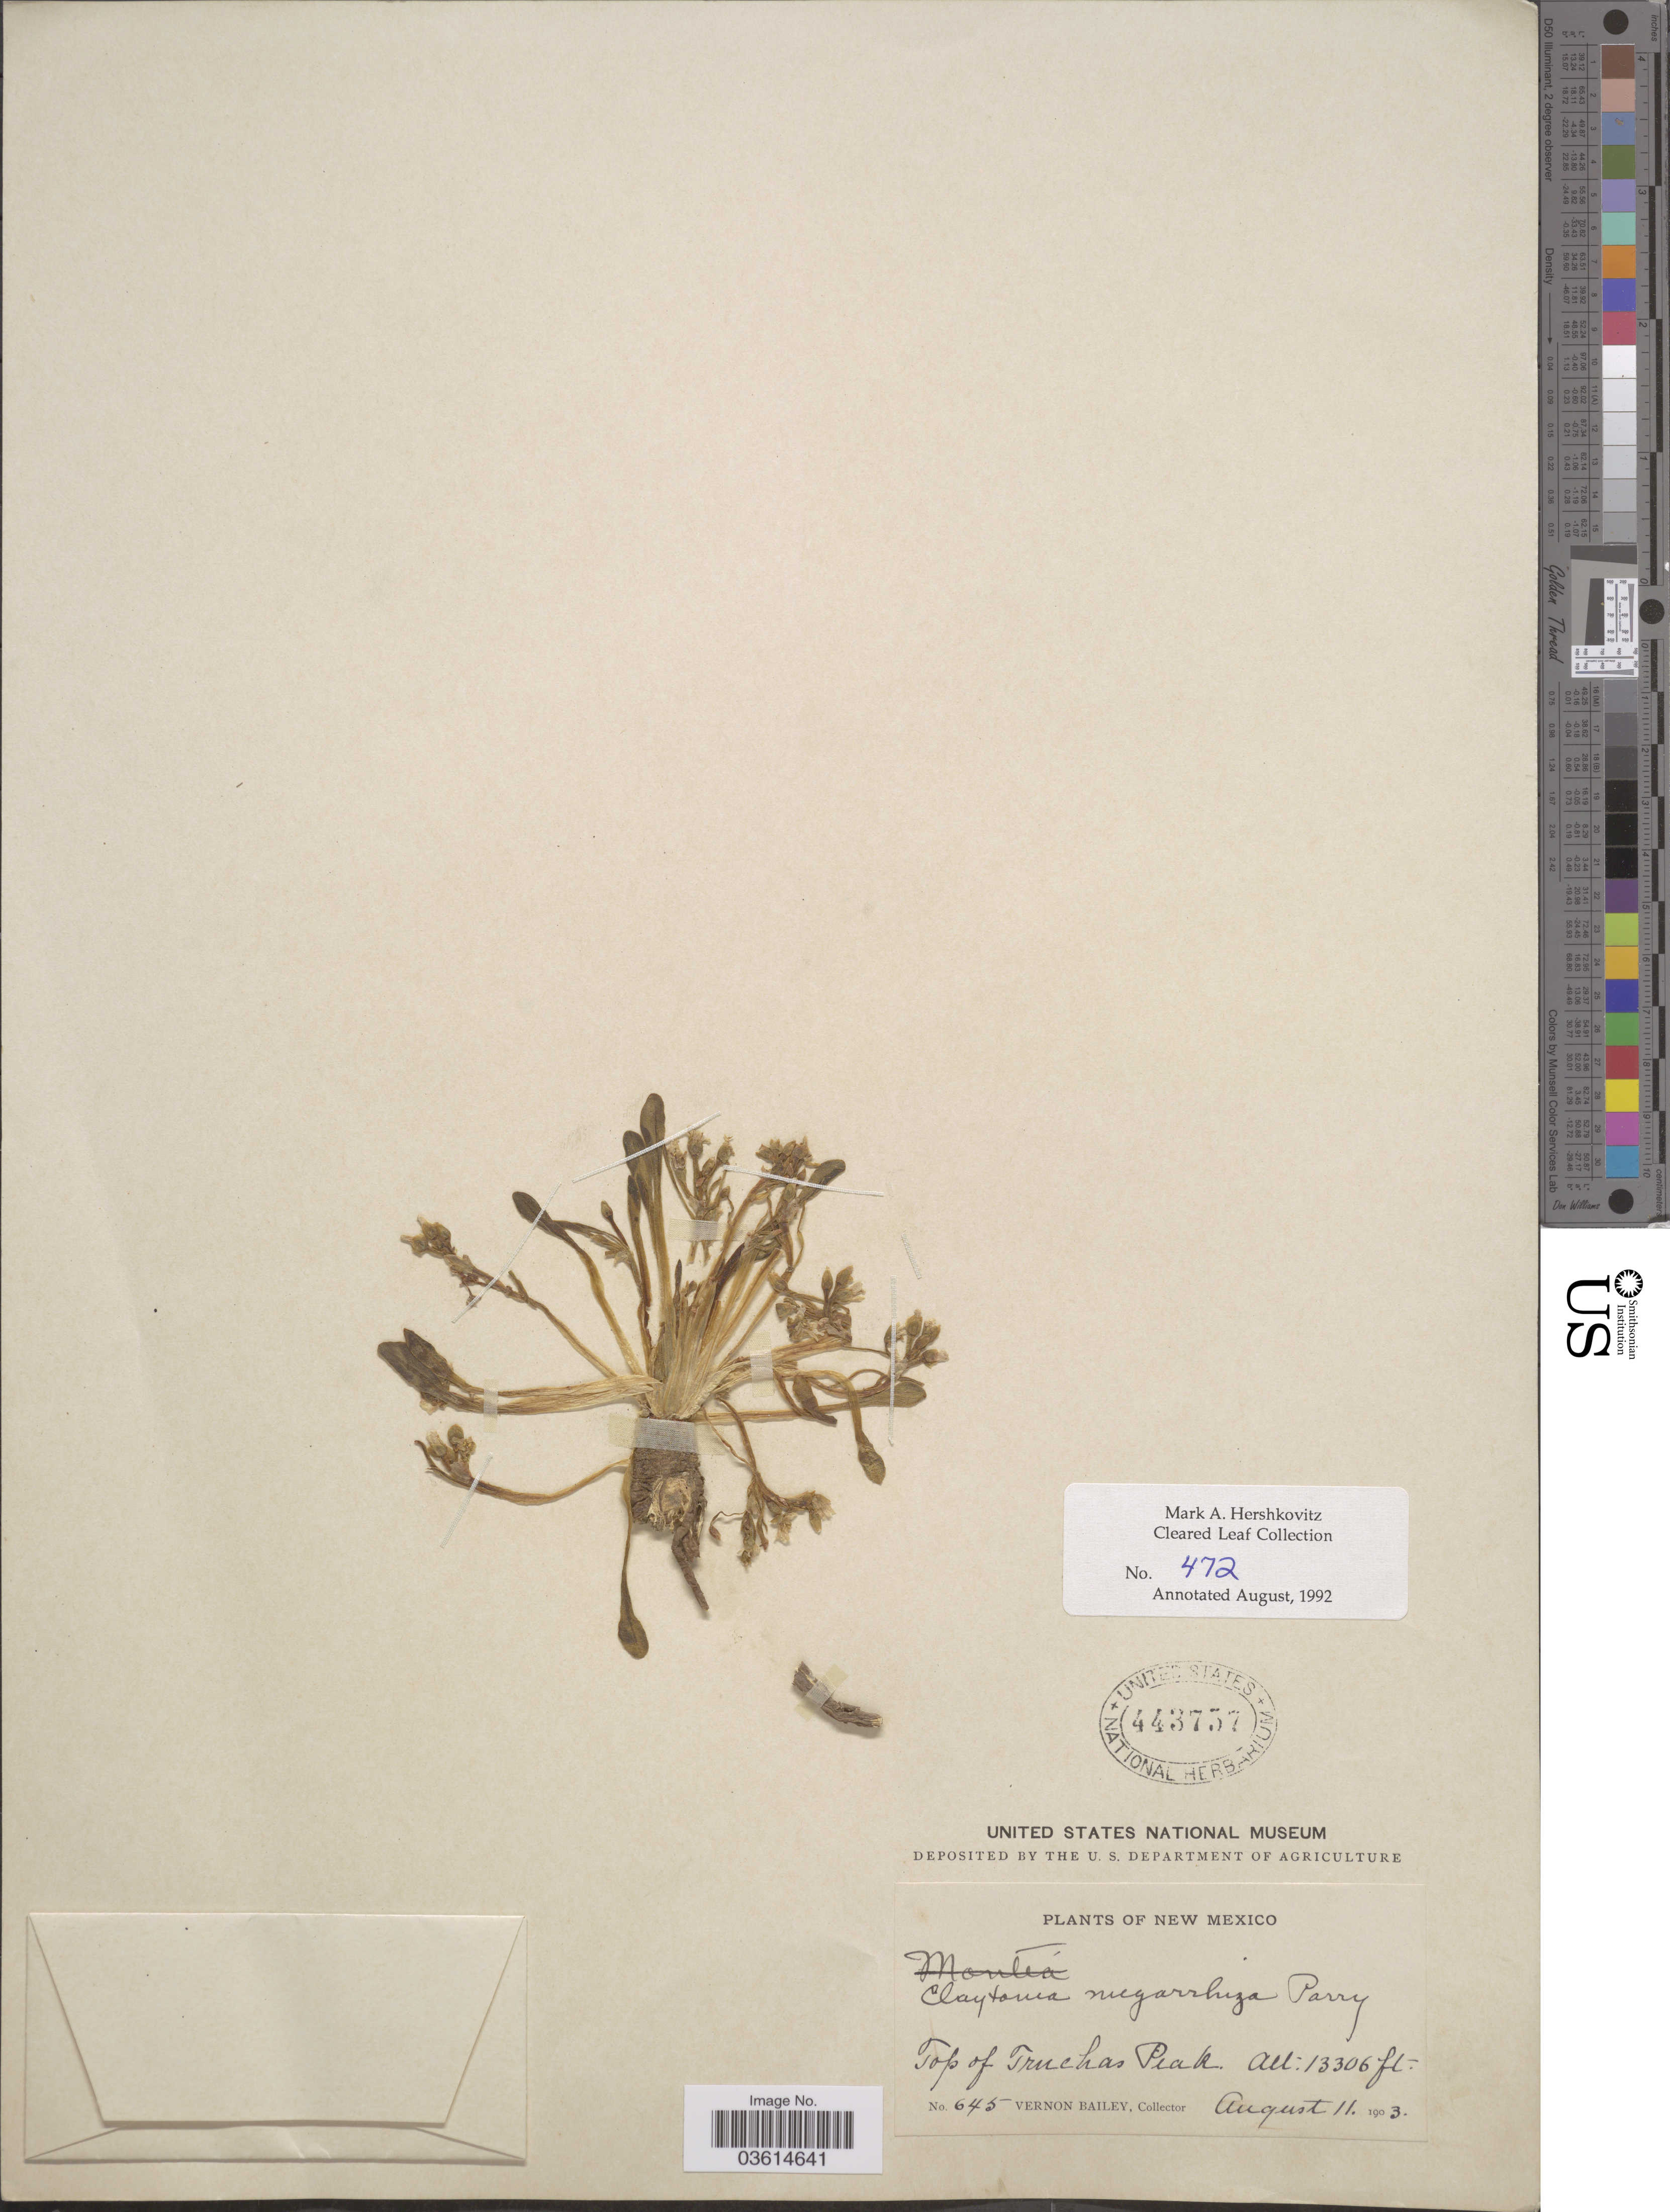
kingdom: Plantae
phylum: Tracheophyta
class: Magnoliopsida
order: Caryophyllales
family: Montiaceae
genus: Claytonia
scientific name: Claytonia megarhiza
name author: (A. Gray) Parry ex S. Watson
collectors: V. O. Bailey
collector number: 645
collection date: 1903-08-11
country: United States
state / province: New Mexico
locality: Top of Truchas Peak.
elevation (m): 4056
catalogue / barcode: US 443757